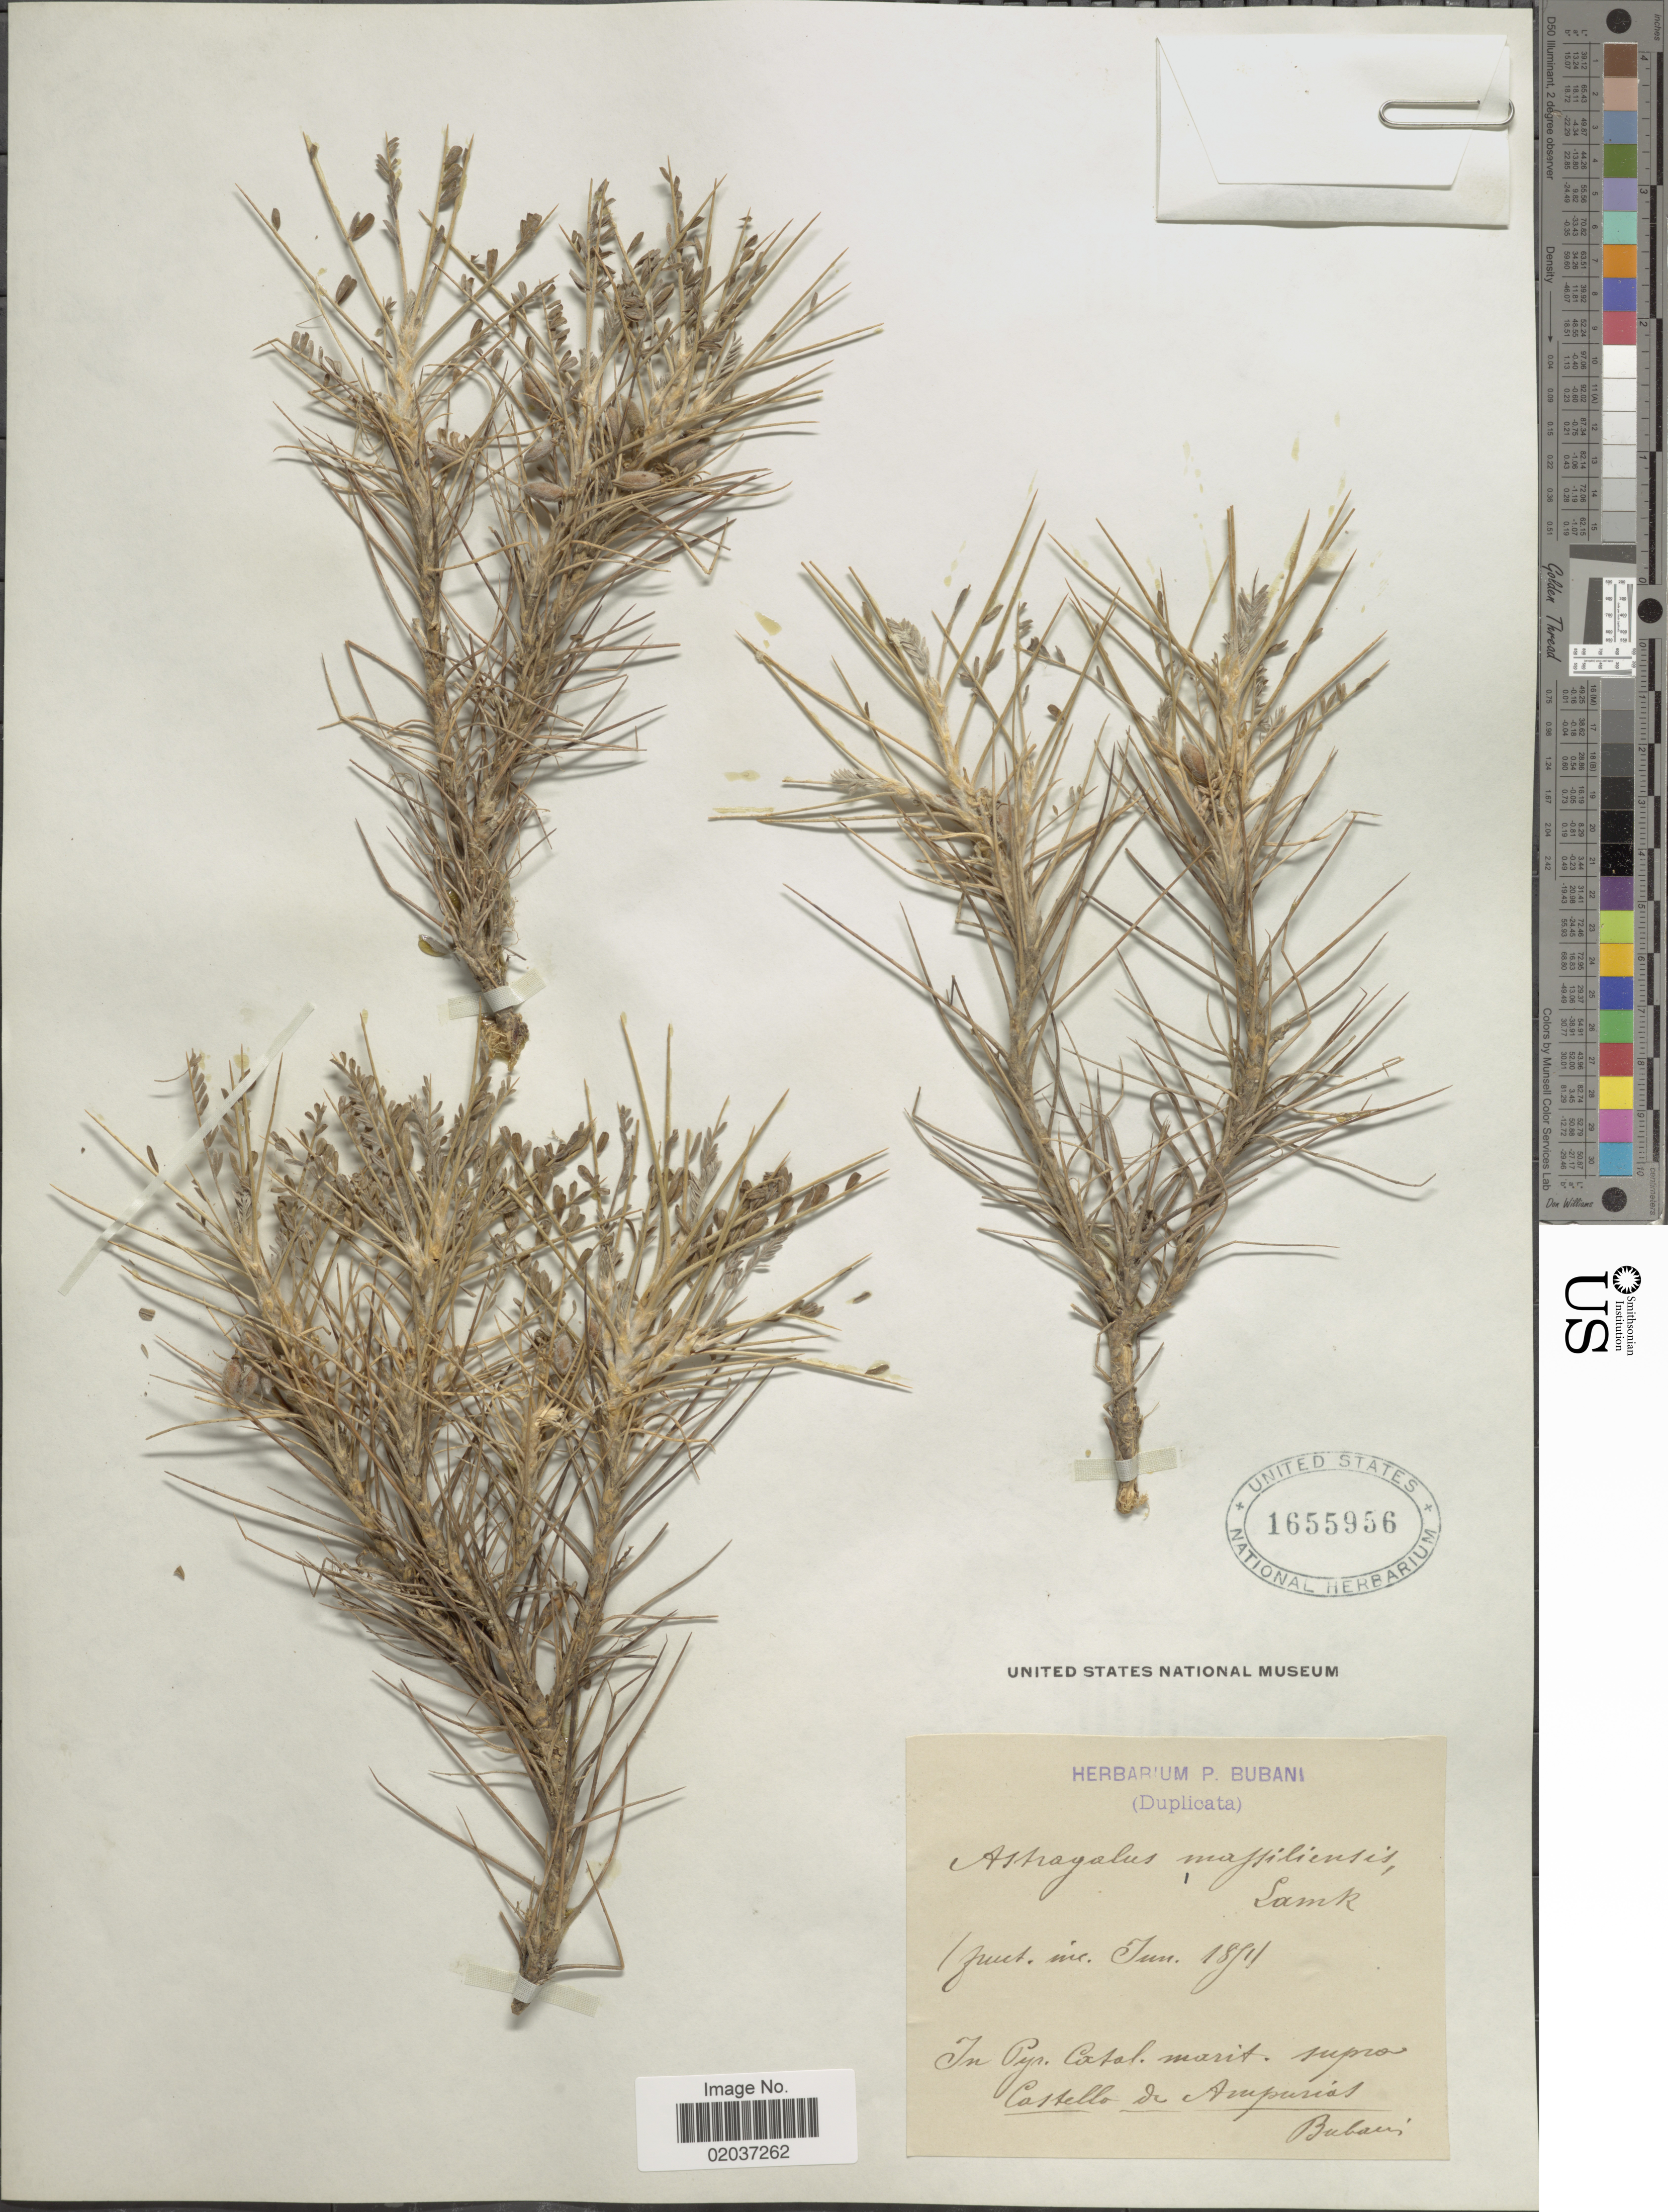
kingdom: Plantae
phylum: Tracheophyta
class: Magnoliopsida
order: Fabales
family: Fabaceae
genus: Astragalus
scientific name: Astragalus massiliensis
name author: Lam.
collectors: P. Bubani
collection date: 1871-06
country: Spain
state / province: Catalunya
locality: In Pyr. catal. marit. supra. Catsella de Ampurias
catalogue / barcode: US 1655956